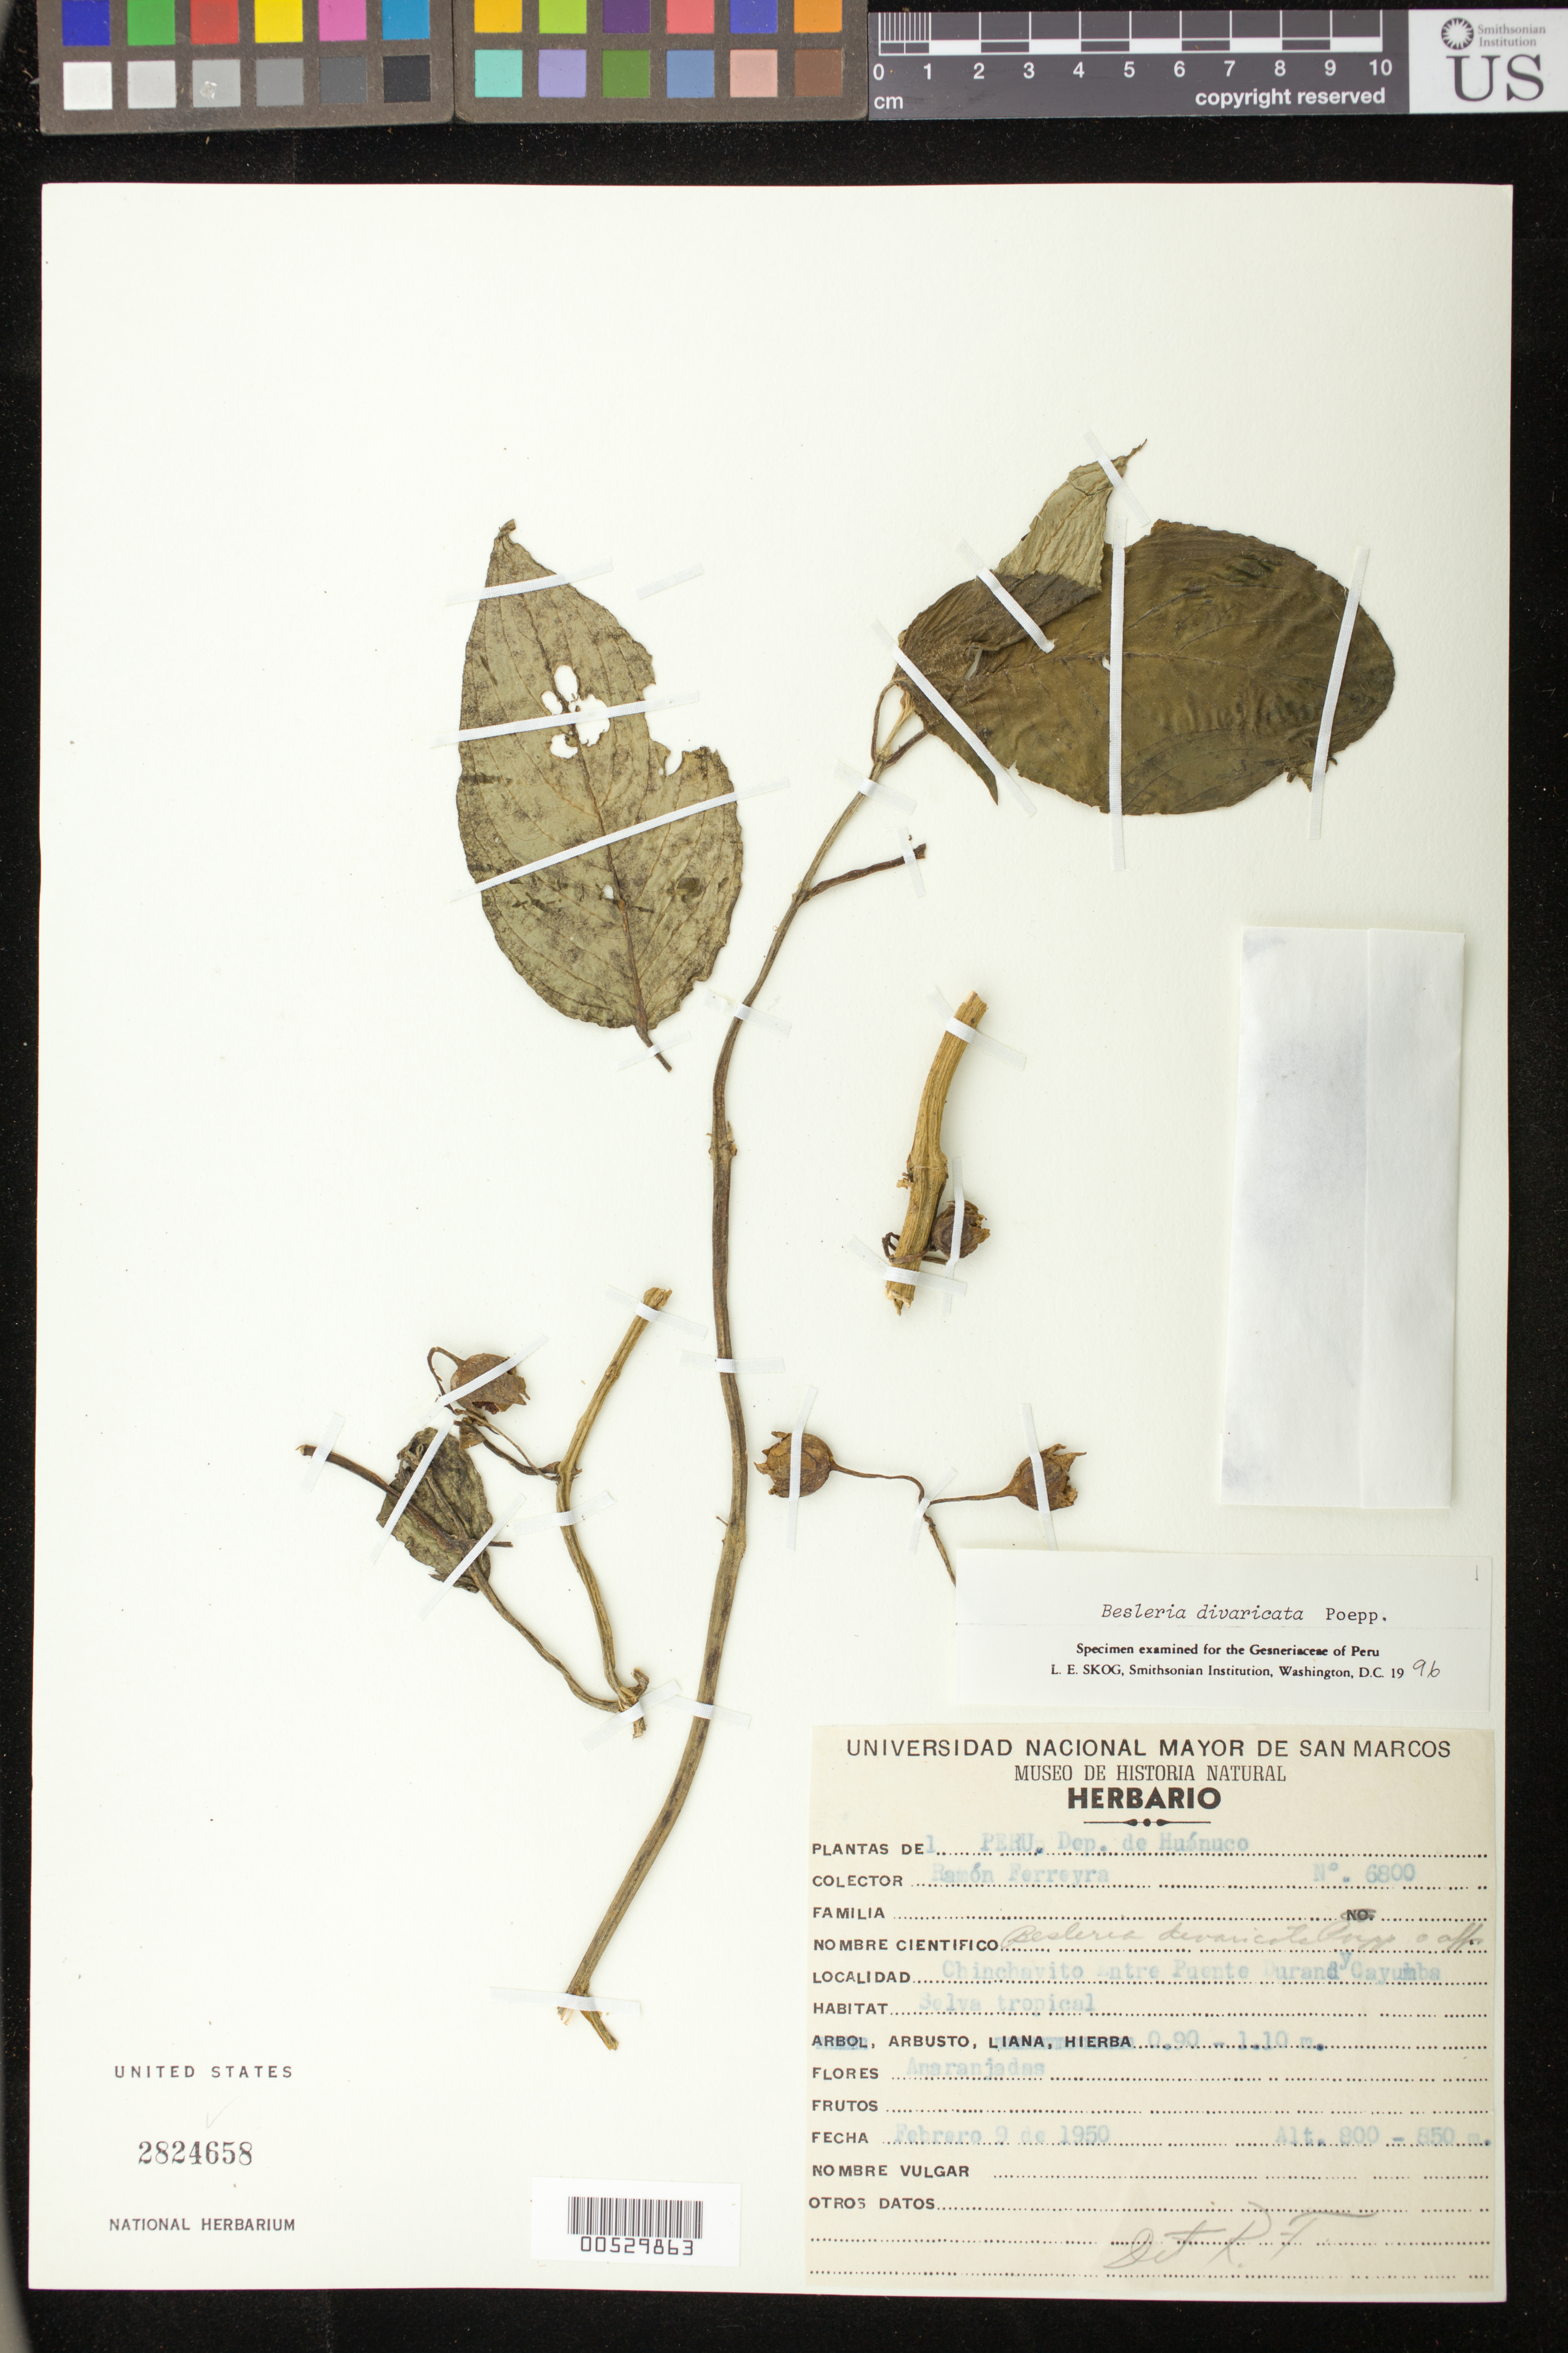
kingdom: Plantae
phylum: Tracheophyta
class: Magnoliopsida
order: Lamiales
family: Gesneriaceae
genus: Besleria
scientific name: Besleria divaricata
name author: Poepp.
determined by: Skog, Laurence E.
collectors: R. A. Ferreyra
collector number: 6800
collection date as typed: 09 Feb 1950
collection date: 1950-02-09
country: Peru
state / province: Huánuco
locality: Chinchavito entre Puente Durand y Cayumba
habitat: Selva tropical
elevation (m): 800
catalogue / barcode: US 2824658